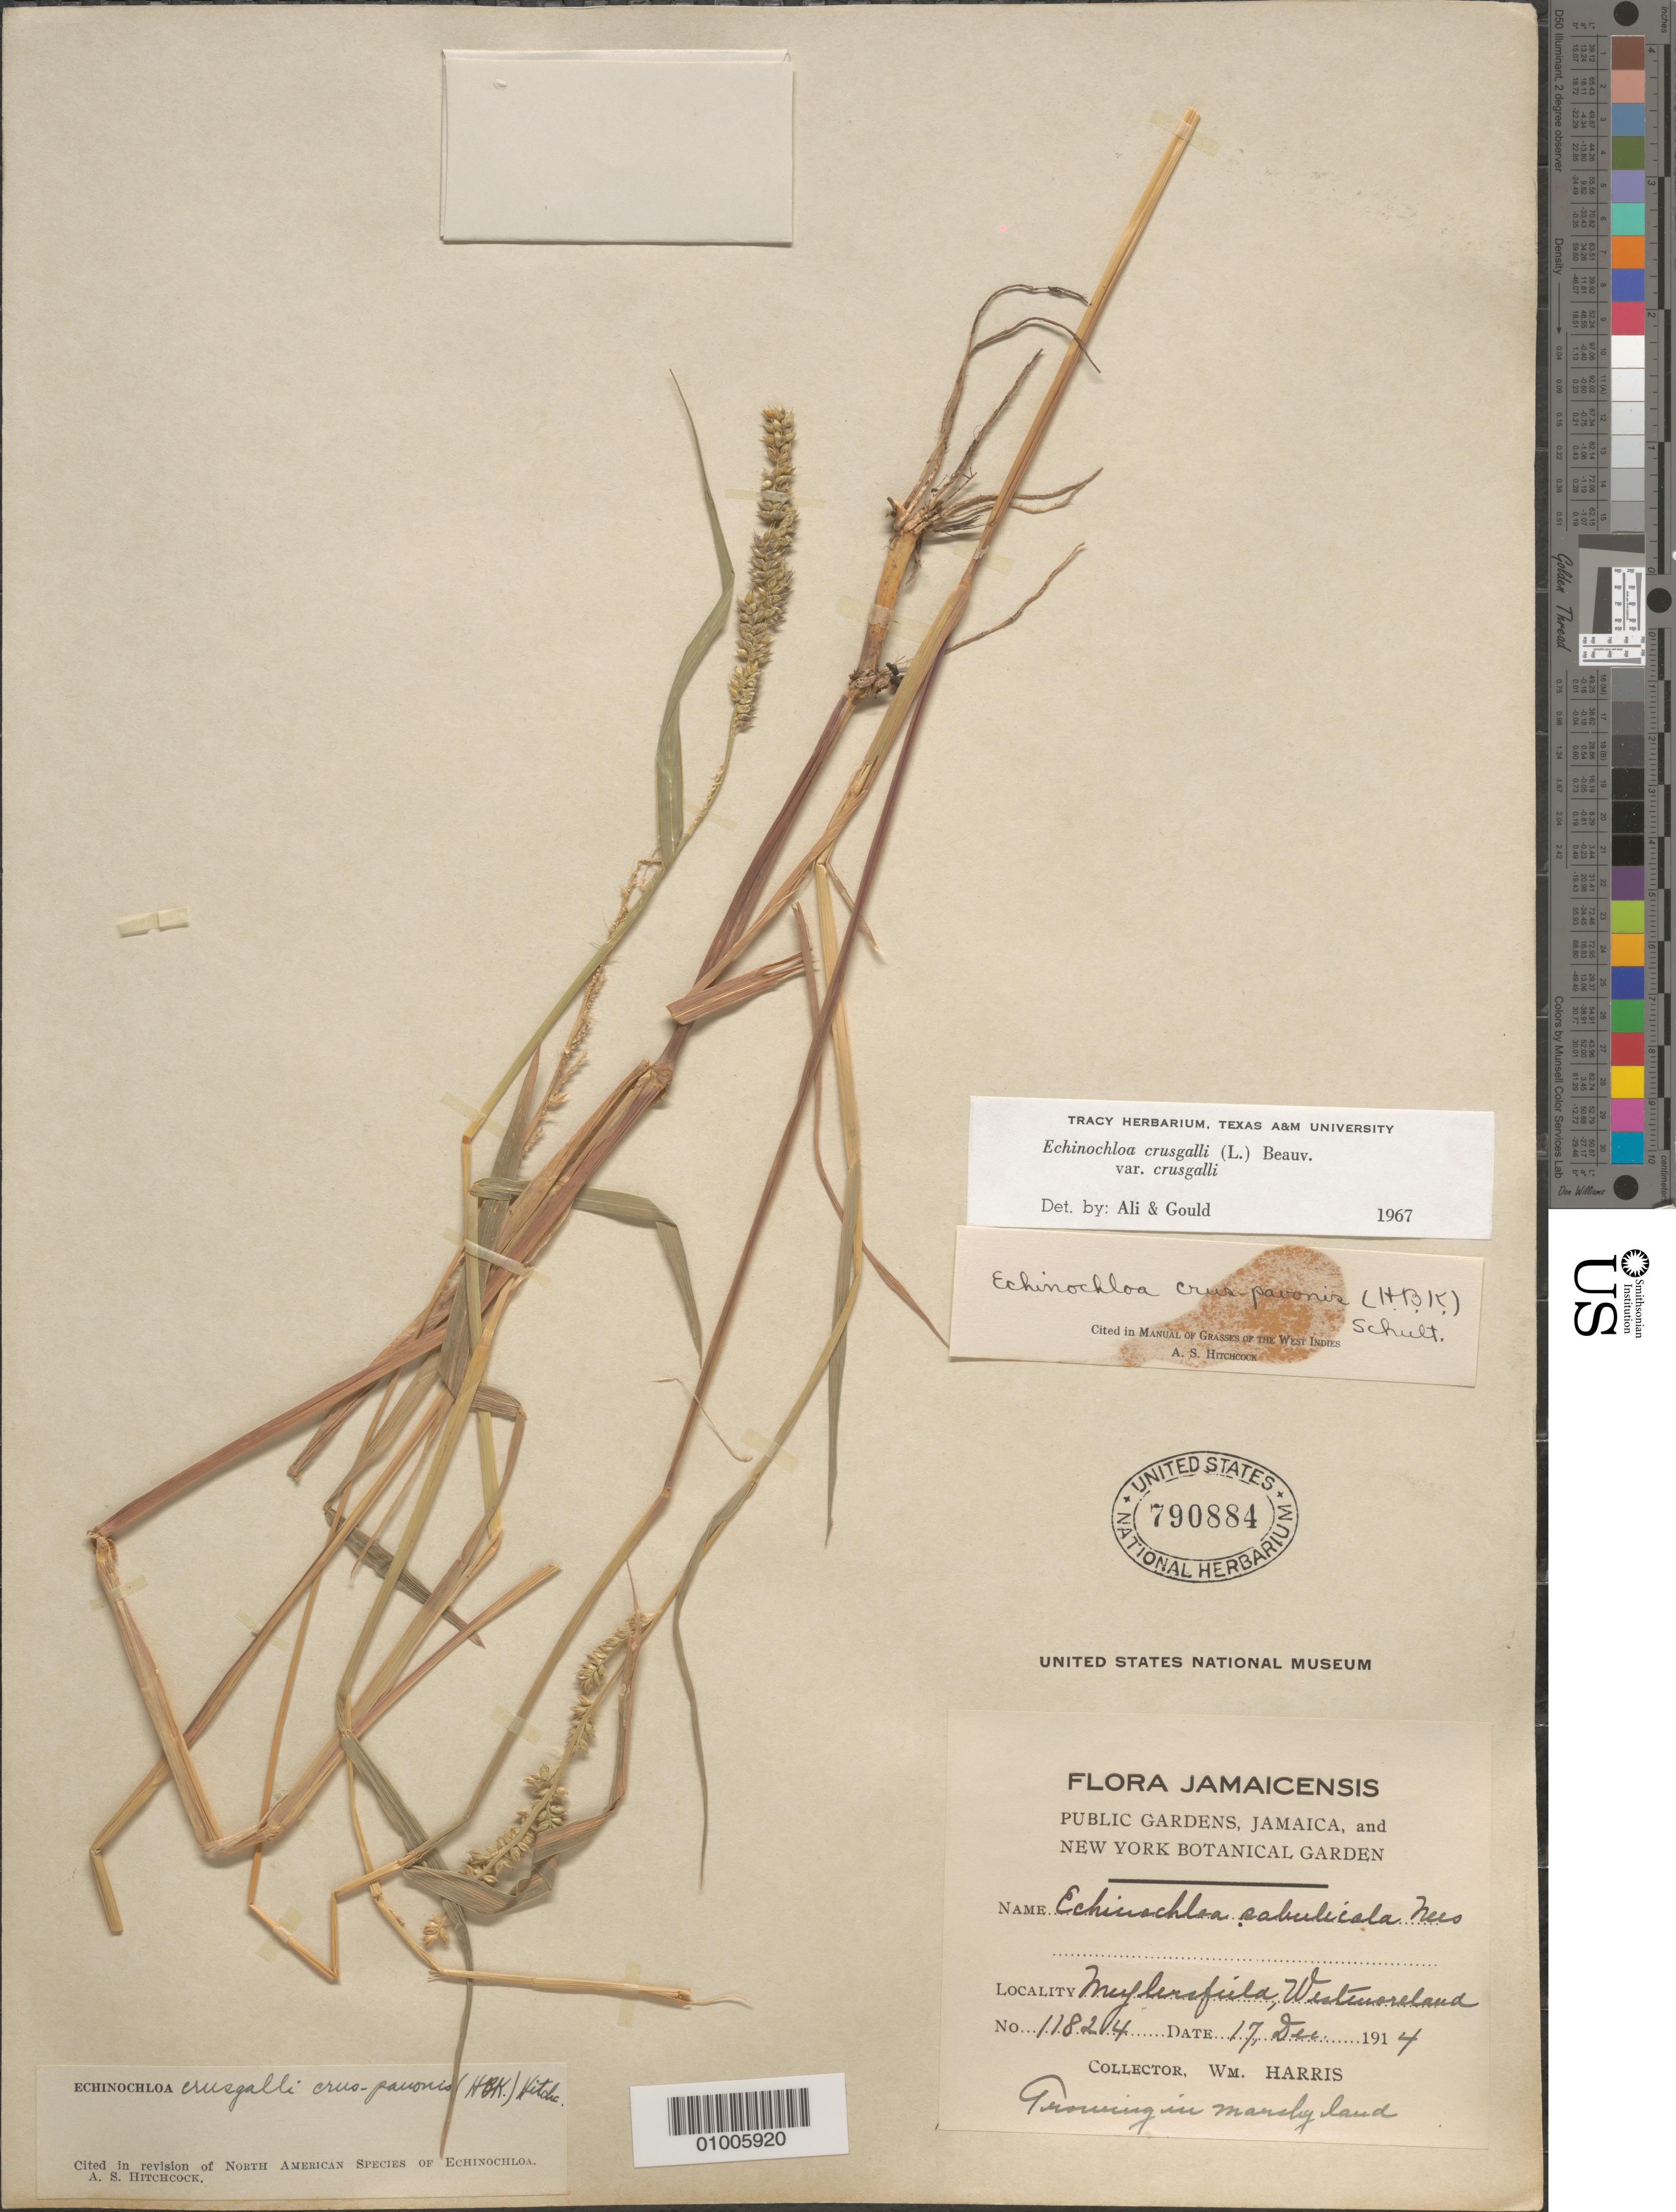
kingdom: Plantae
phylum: Tracheophyta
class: Liliopsida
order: Poales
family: Poaceae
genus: Echinochloa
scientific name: Echinochloa crus-pavonis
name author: (Kunth) Schult.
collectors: W. H. Harris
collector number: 18824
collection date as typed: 17 Dec 1914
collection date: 1914-12-17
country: Jamaica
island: Jamaica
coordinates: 0 N, 0 E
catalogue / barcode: US 790884